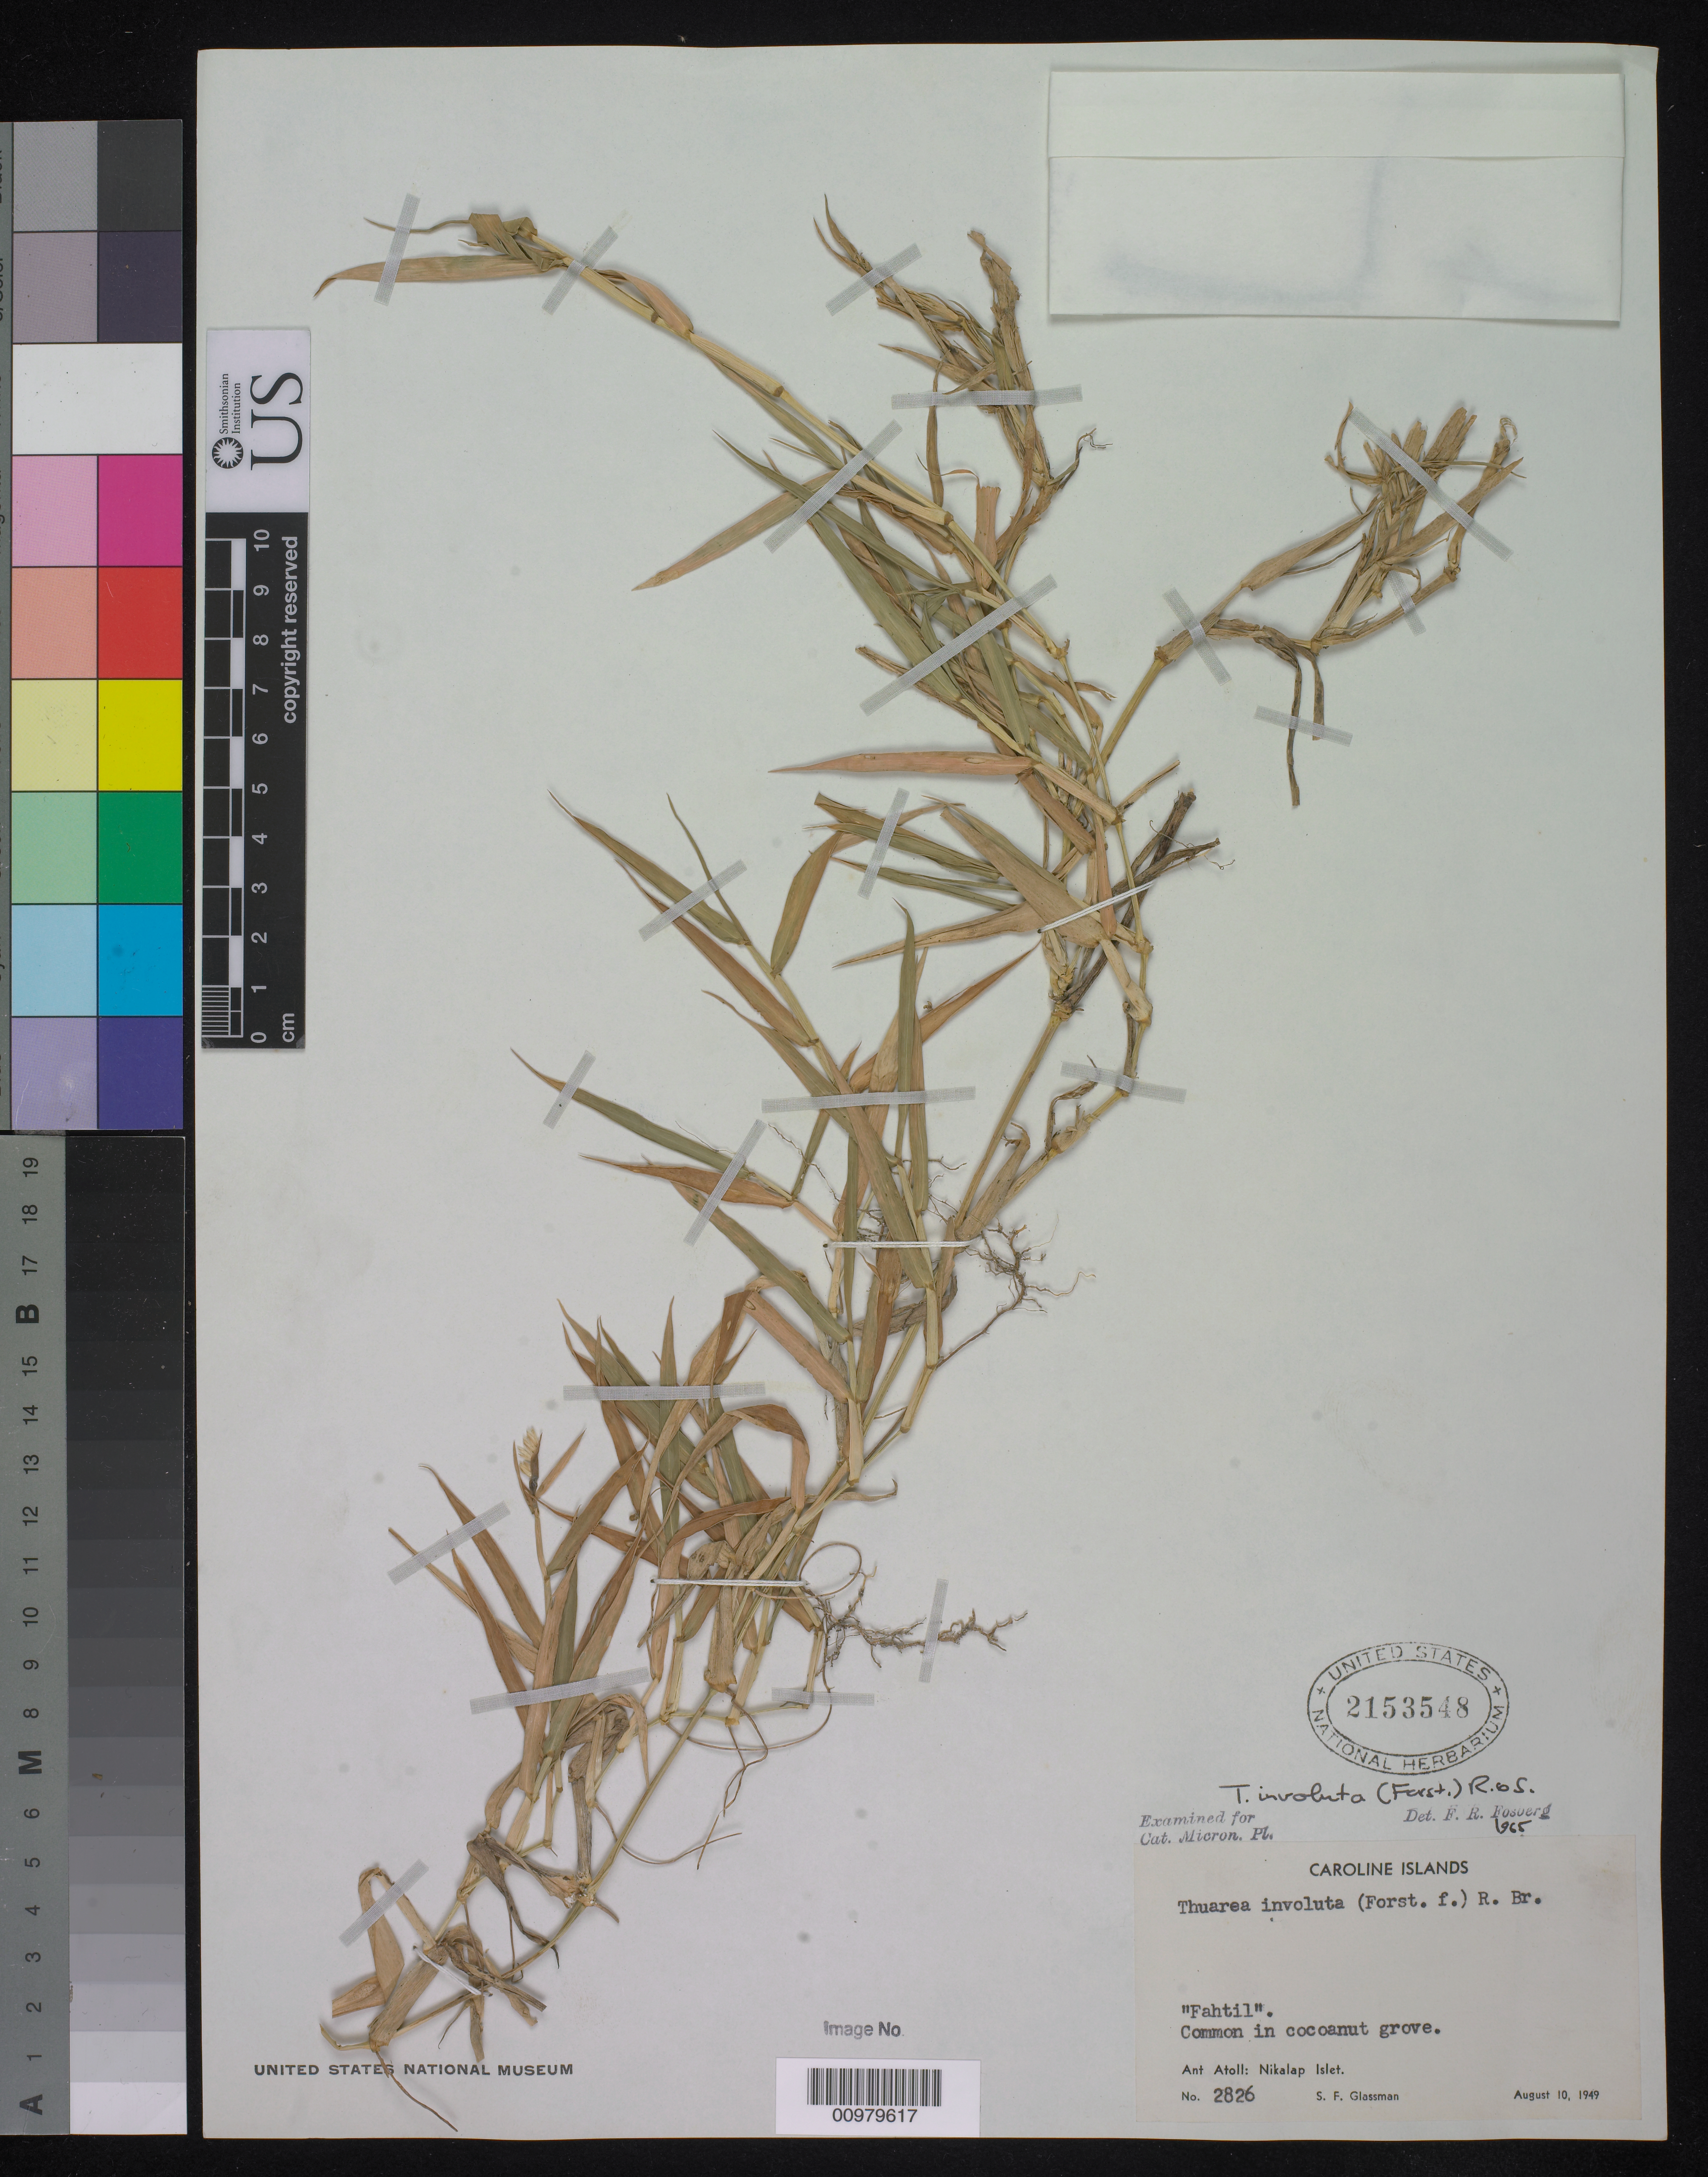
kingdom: Plantae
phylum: Tracheophyta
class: Liliopsida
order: Poales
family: Poaceae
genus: Thuarea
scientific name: Thuarea involuta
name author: (G. Forst.) R. Br. ex Sm.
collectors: S. F. Glassman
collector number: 2826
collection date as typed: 10 Aug 1949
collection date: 1949-08-10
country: Micronesia, Federated States of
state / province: Pohnpei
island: Ant Atoll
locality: Nikalap Islet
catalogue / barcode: US 2153548